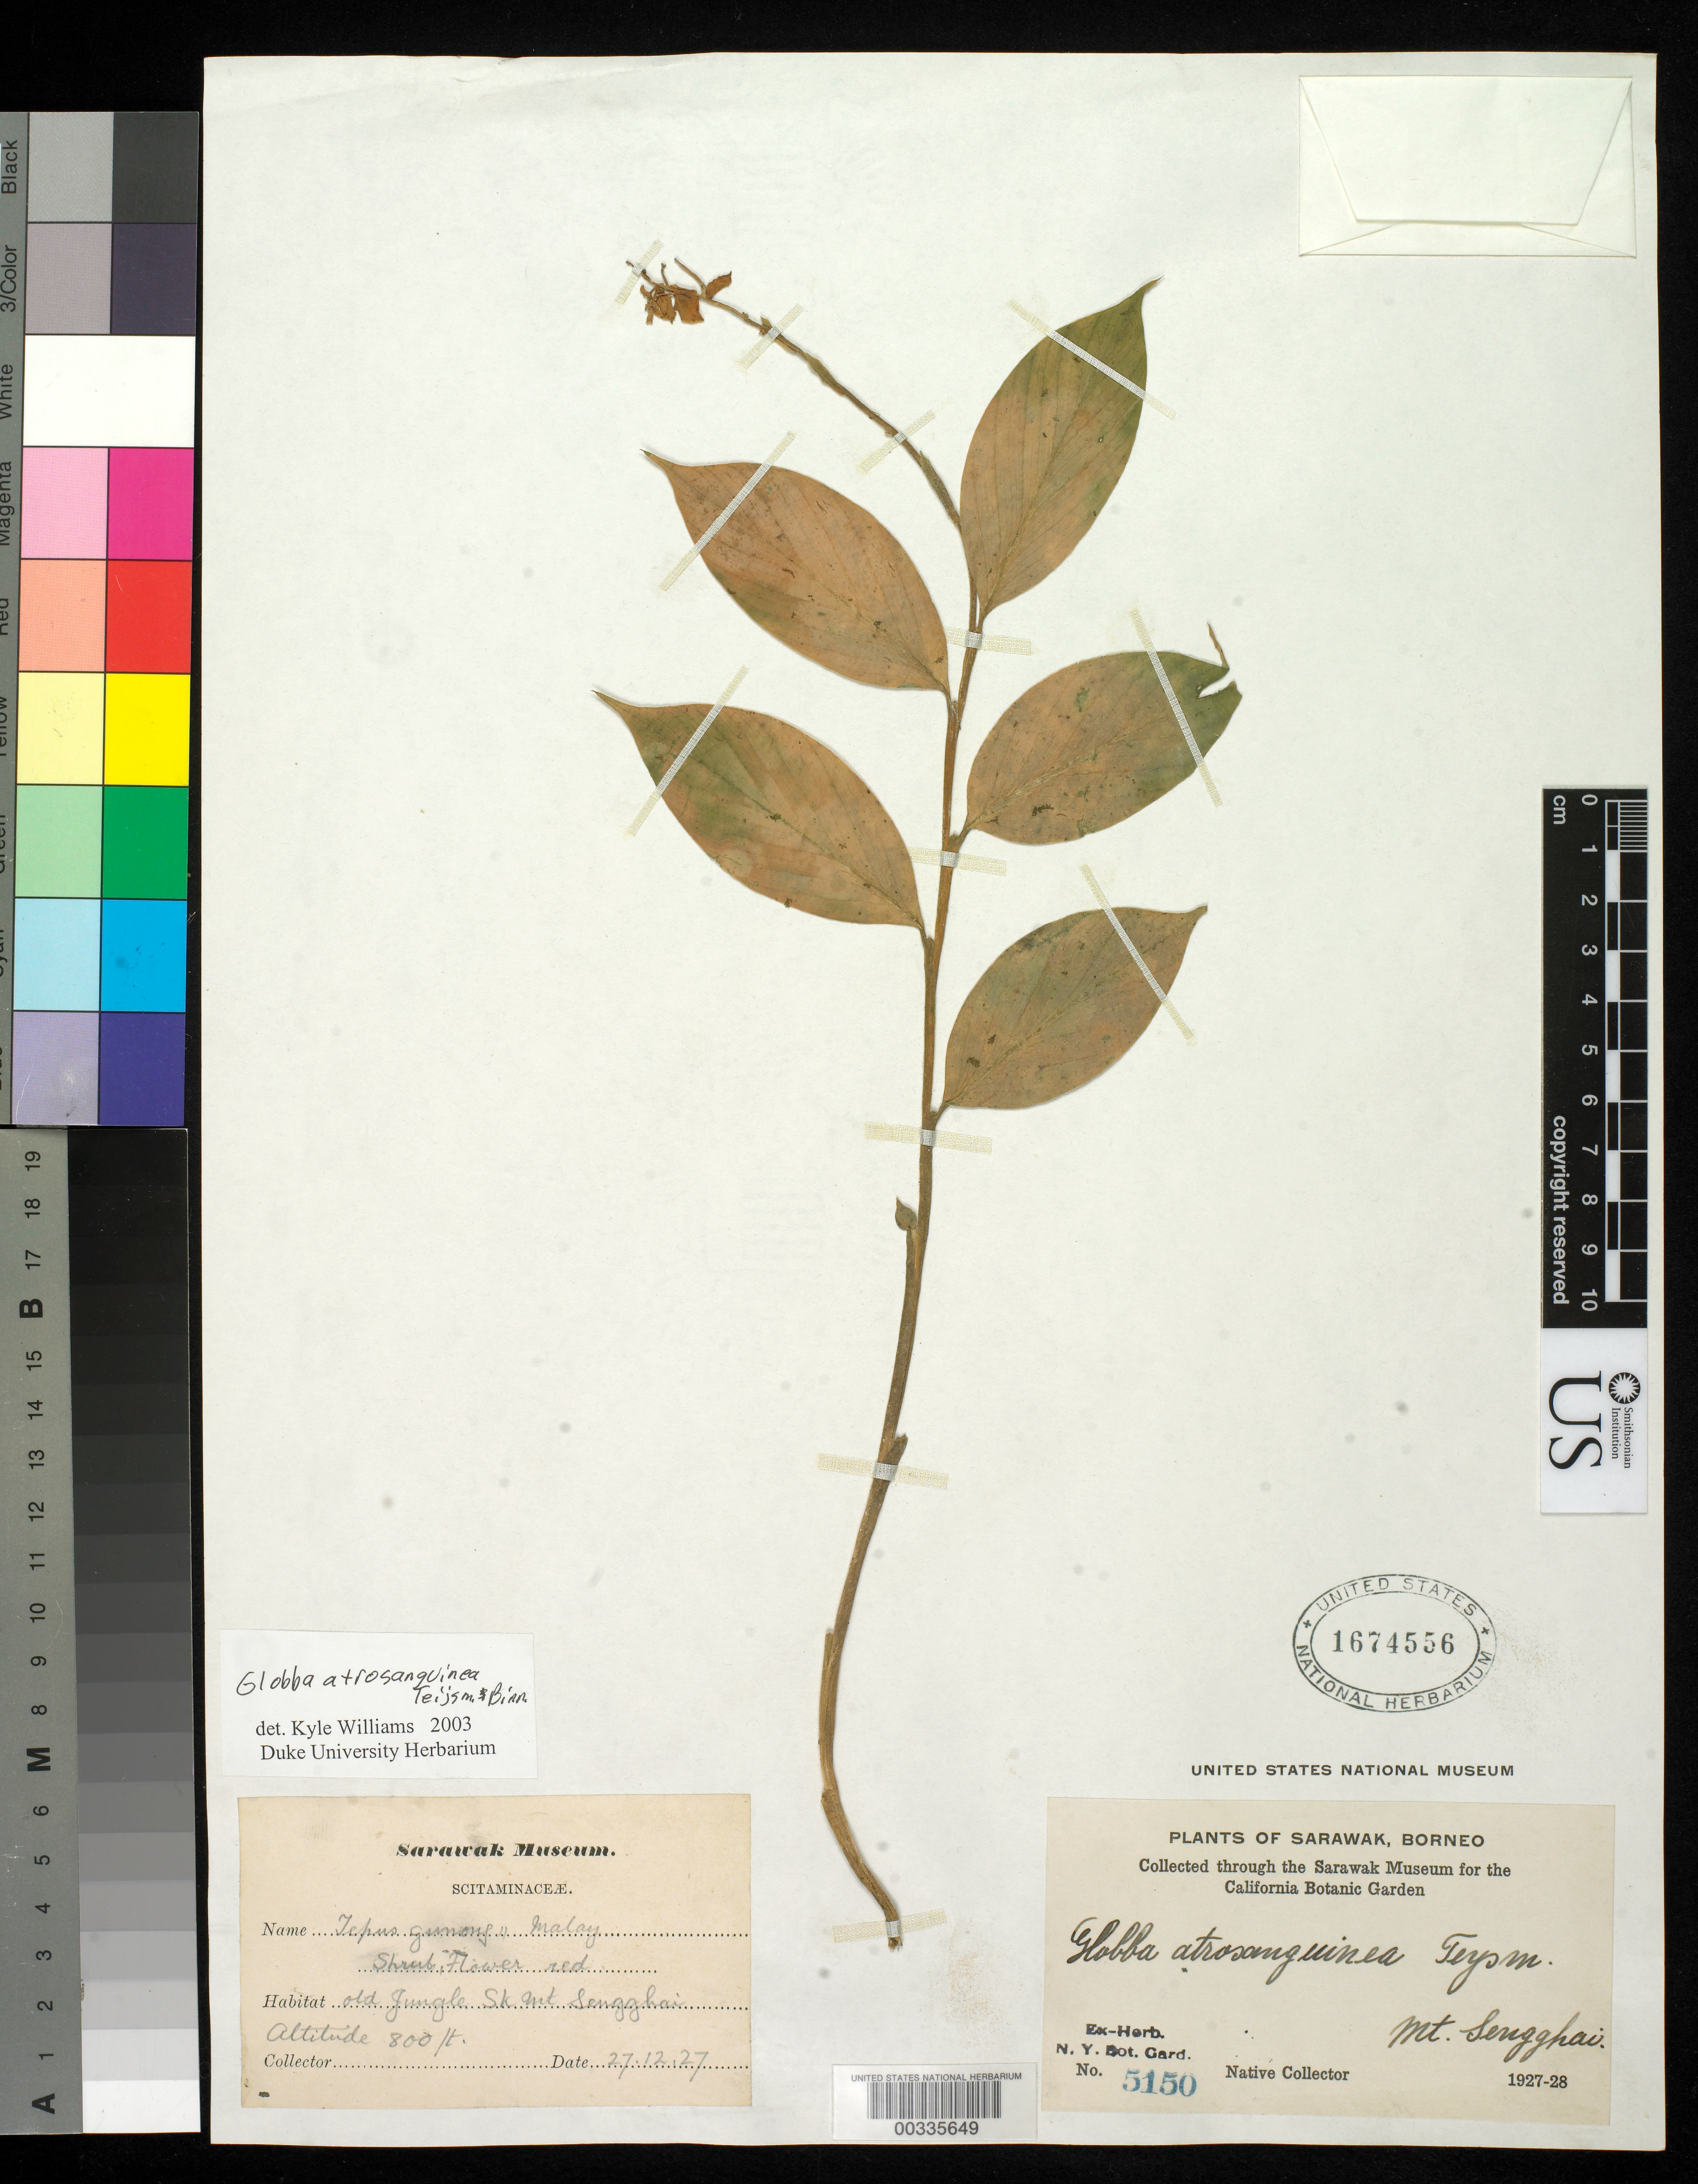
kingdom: Plantae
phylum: Tracheophyta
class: Liliopsida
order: Zingiberales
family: Zingiberaceae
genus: Globba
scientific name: Globba atrosanguinea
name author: Teijsm. & Binn.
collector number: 5150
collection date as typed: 27 Dec 1927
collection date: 1927-12-27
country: Malaysia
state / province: Sarawak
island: Borneo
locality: Mt Sengghai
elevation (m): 244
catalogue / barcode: US 1674556